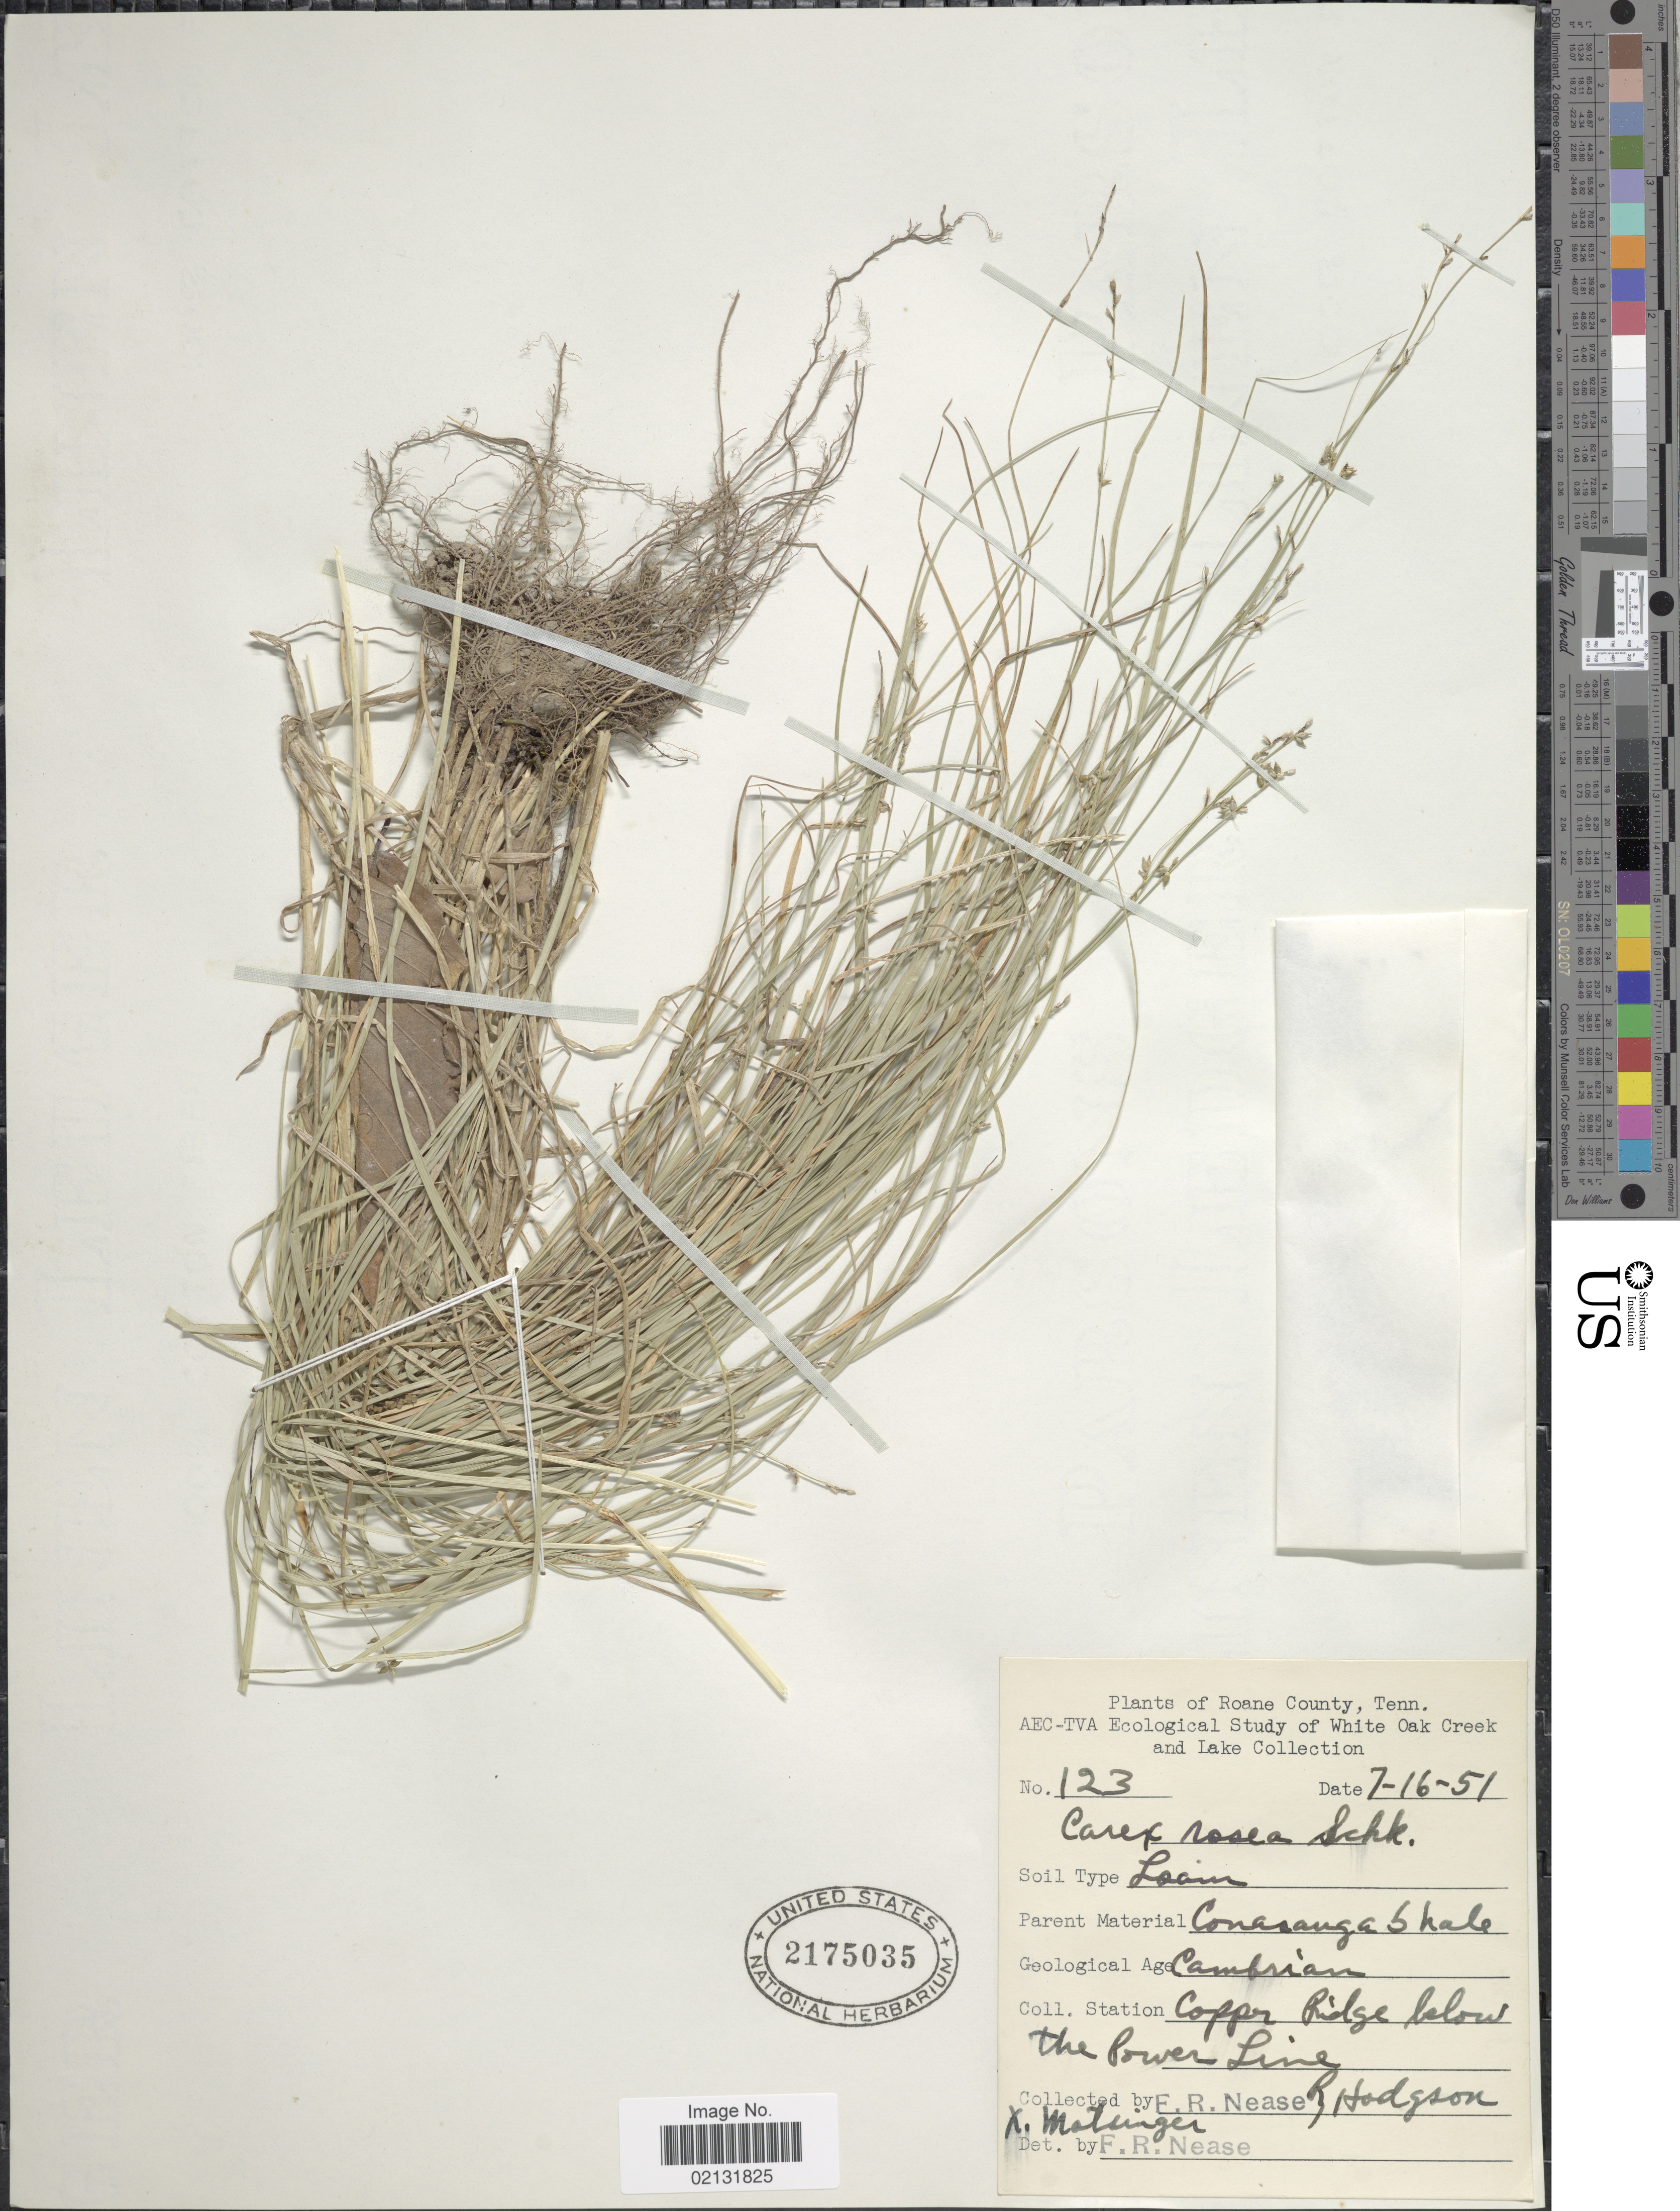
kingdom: Plantae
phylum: Tracheophyta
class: Liliopsida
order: Poales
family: Cyperaceae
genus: Carex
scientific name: Carex rosea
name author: Willd.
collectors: F. Nease, -. Hodgson & X. Motsinger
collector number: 123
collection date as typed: Transcribed d/m/y: 16/7/51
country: United States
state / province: Tennessee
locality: Roane County, Tenn. Copper Ridge below the Power Line.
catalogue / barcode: US 2175035